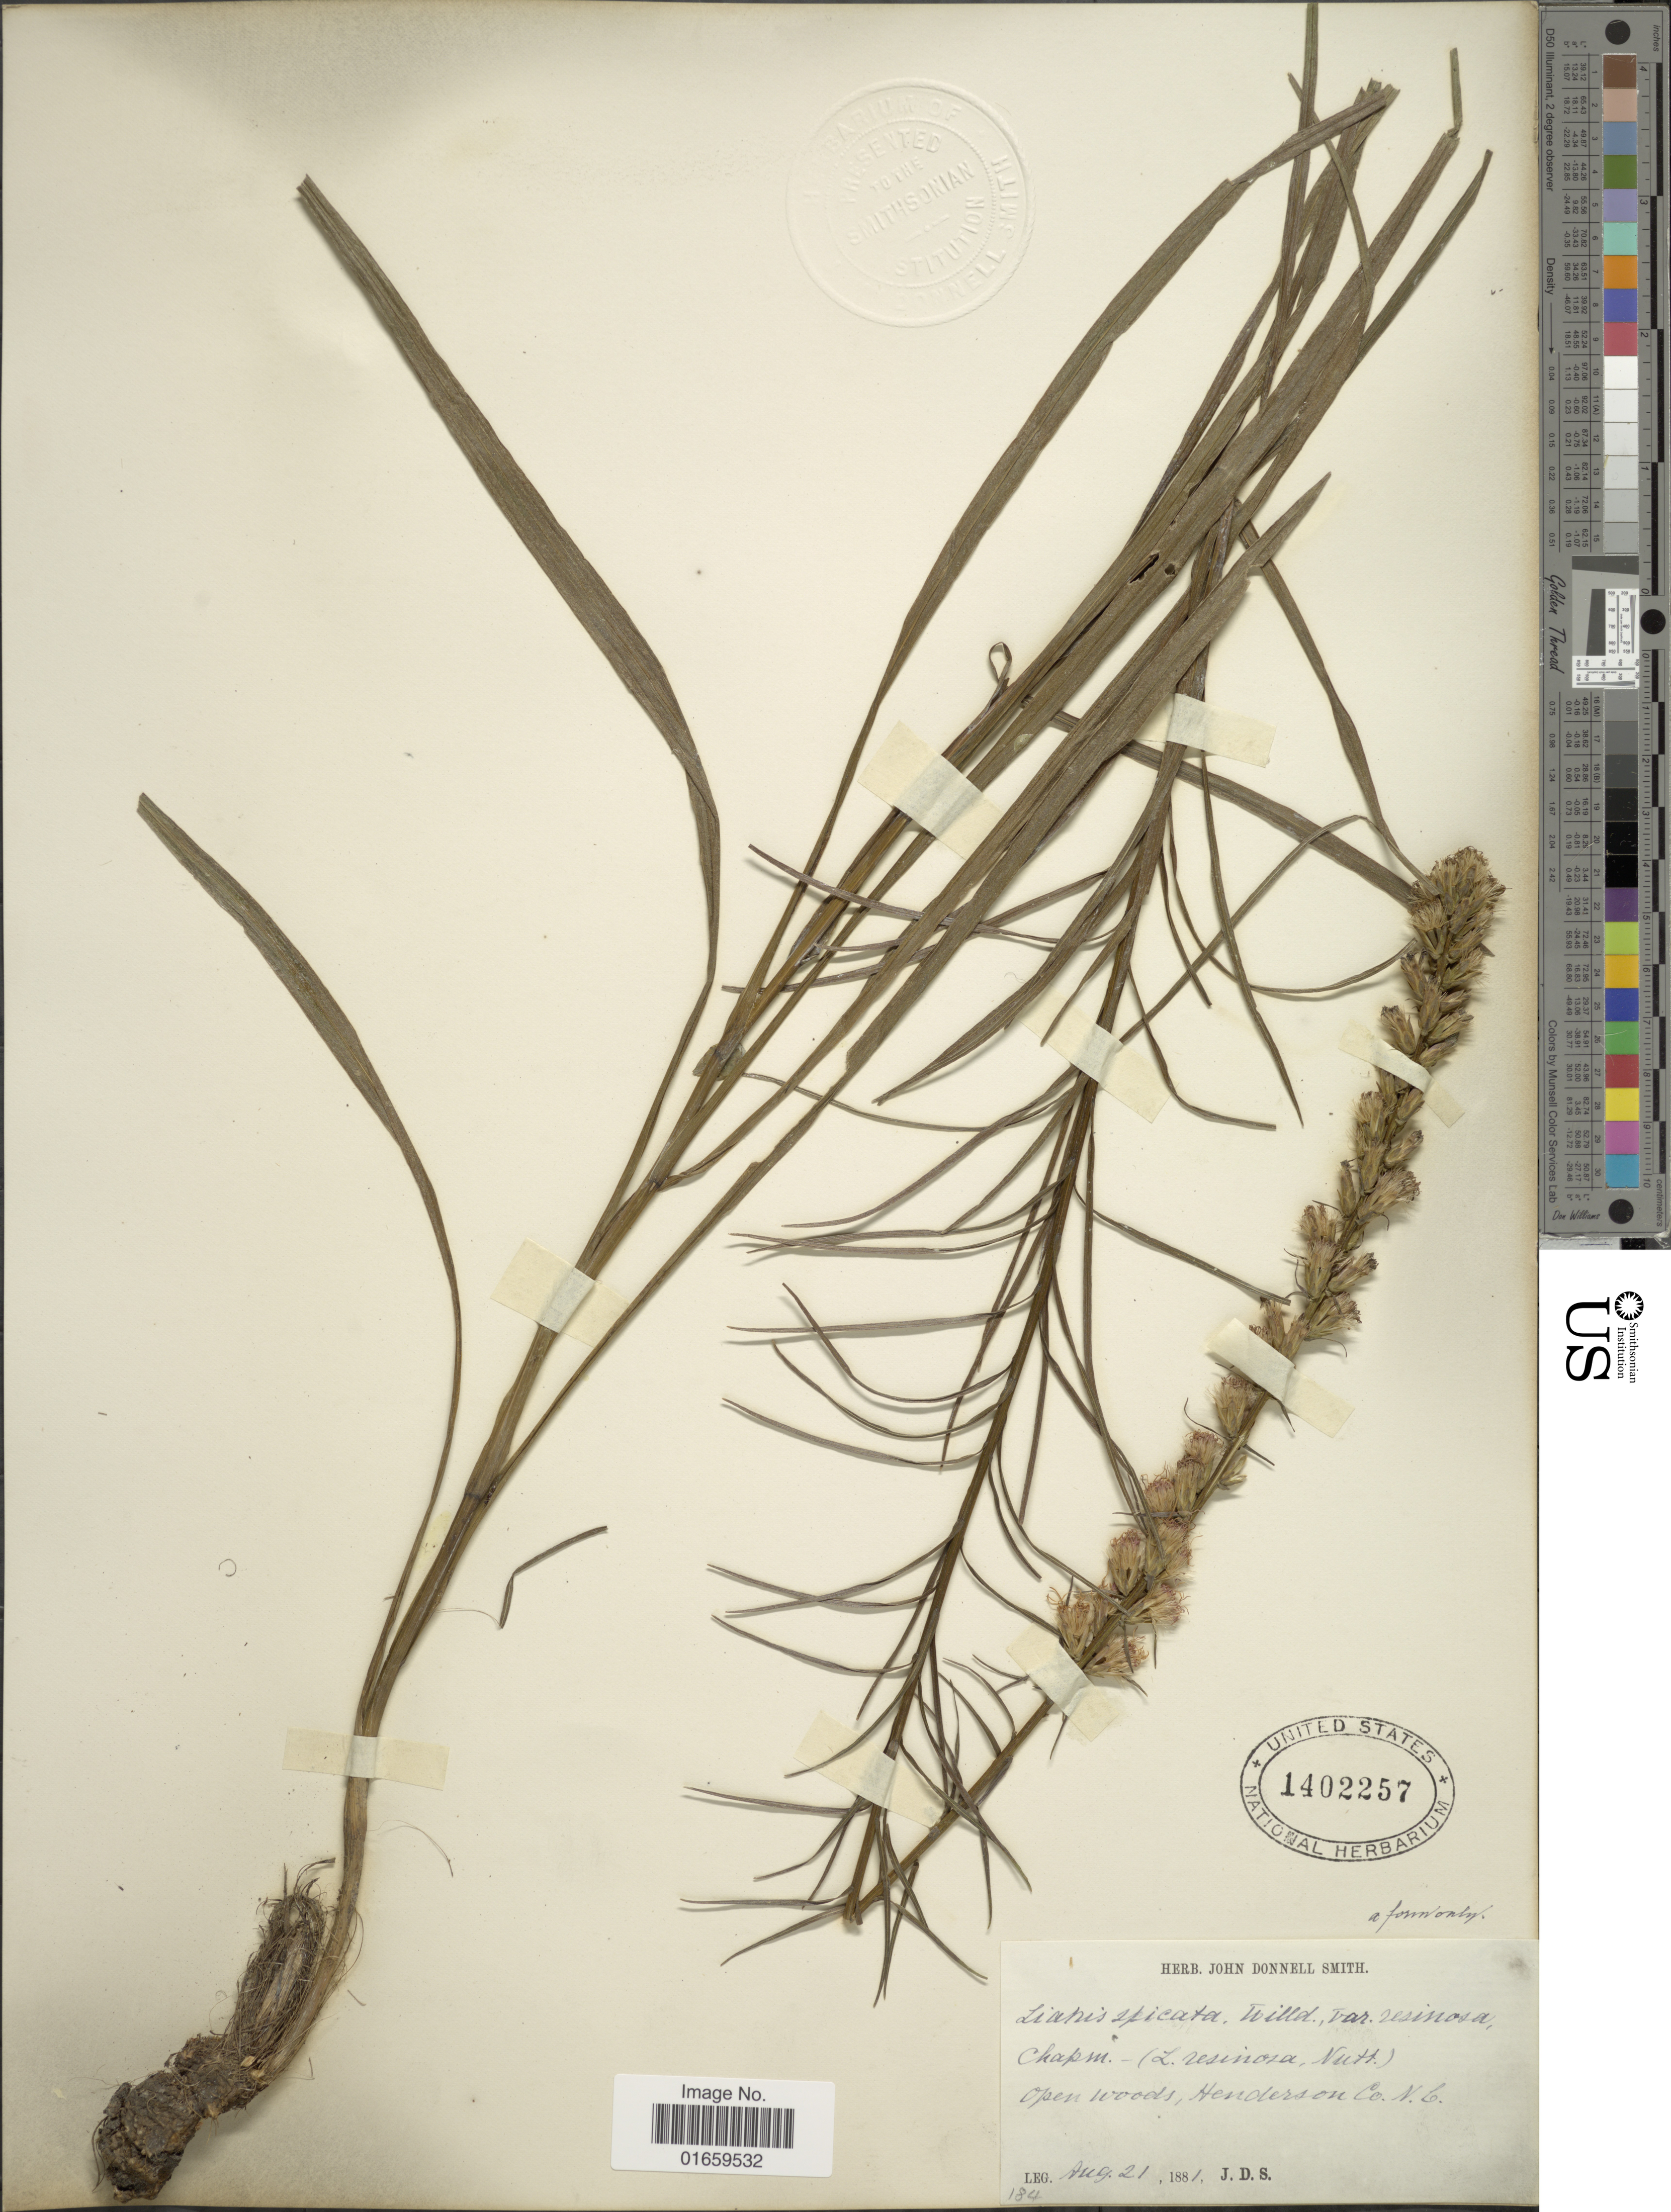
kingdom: Plantae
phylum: Tracheophyta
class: Magnoliopsida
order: Asterales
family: Asteraceae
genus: Liatris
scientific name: Liatris spicata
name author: (L.) Willd.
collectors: J. Donnell Smith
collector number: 184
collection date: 1881-08-21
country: United States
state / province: North Carolina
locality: Henderson Co.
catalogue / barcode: US 1402257